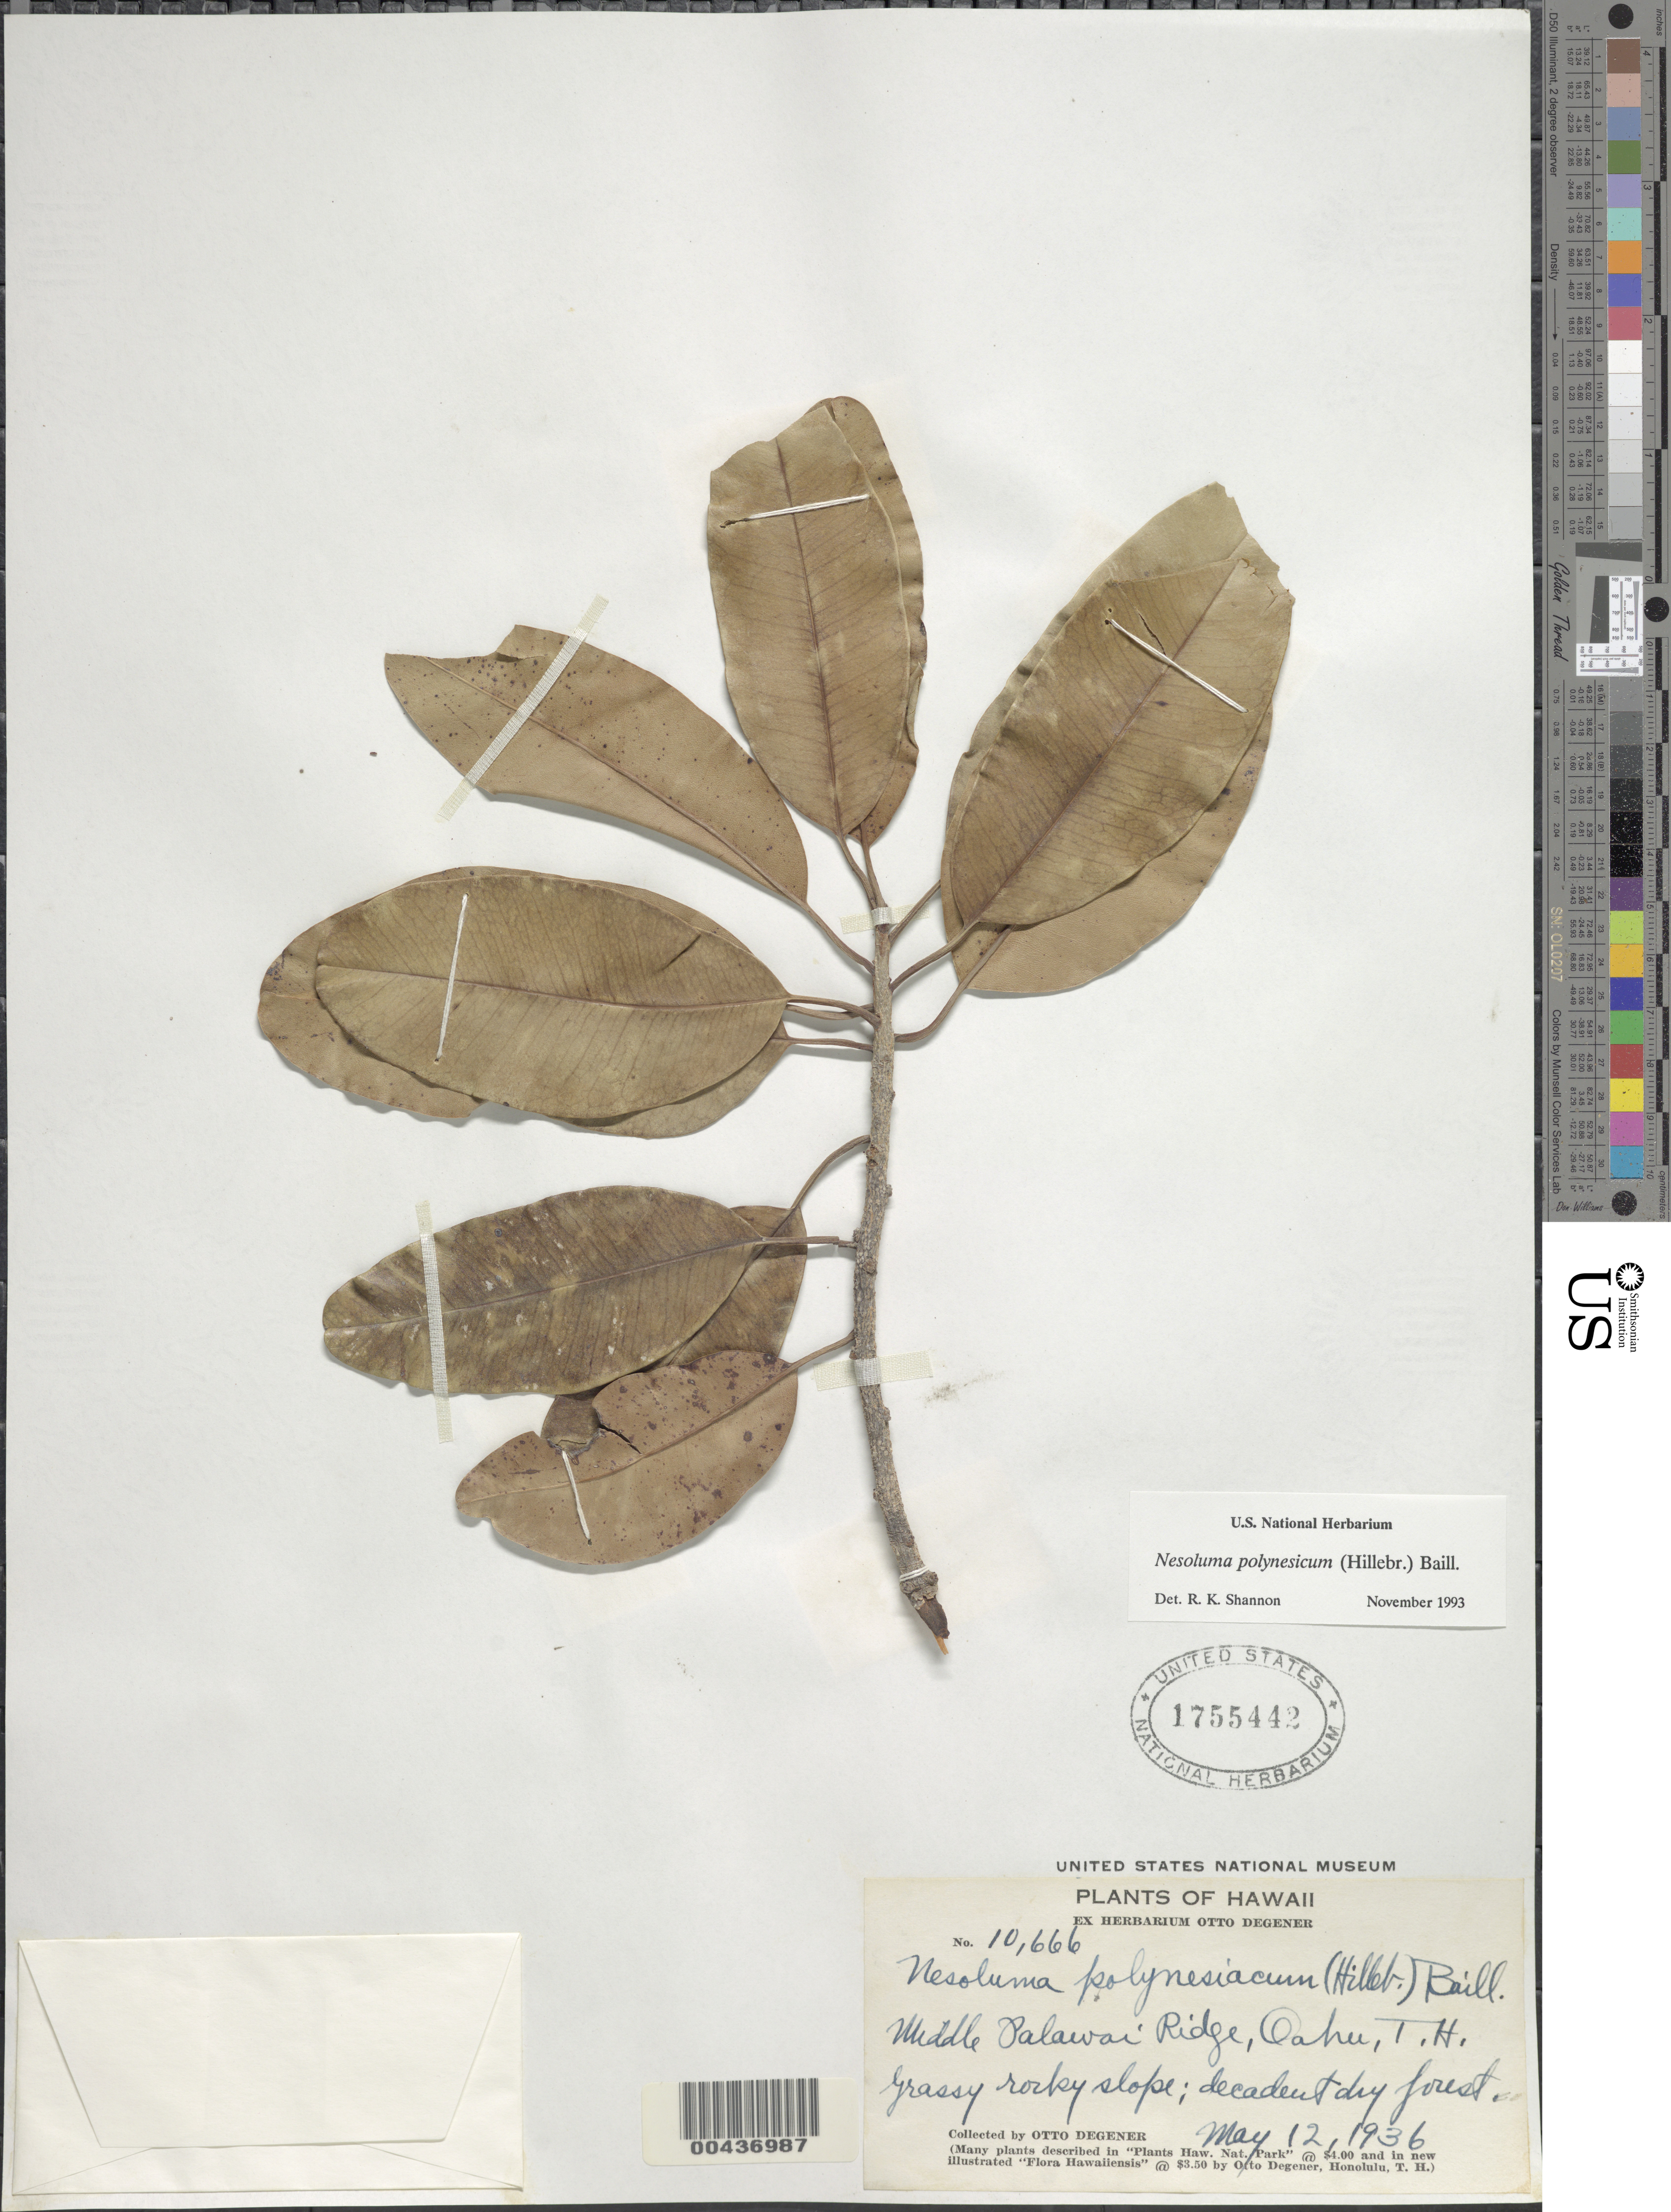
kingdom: Plantae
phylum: Tracheophyta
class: Magnoliopsida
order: Ericales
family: Sapotaceae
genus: Sideroxylon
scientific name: Sideroxylon polynesicum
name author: (Hillebr.) Smedmark & Anderb.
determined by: Wagner, W. L., (BOT), Smithsonian Institution - National Museum of Natural History (UNITED STATES)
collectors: O. Degener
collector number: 10666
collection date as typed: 12 May 1936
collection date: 1936-05-12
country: United States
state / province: Hawaii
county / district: Honolulu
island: Oahu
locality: Middle Palawai Ridge, Oahu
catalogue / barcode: US 1755442